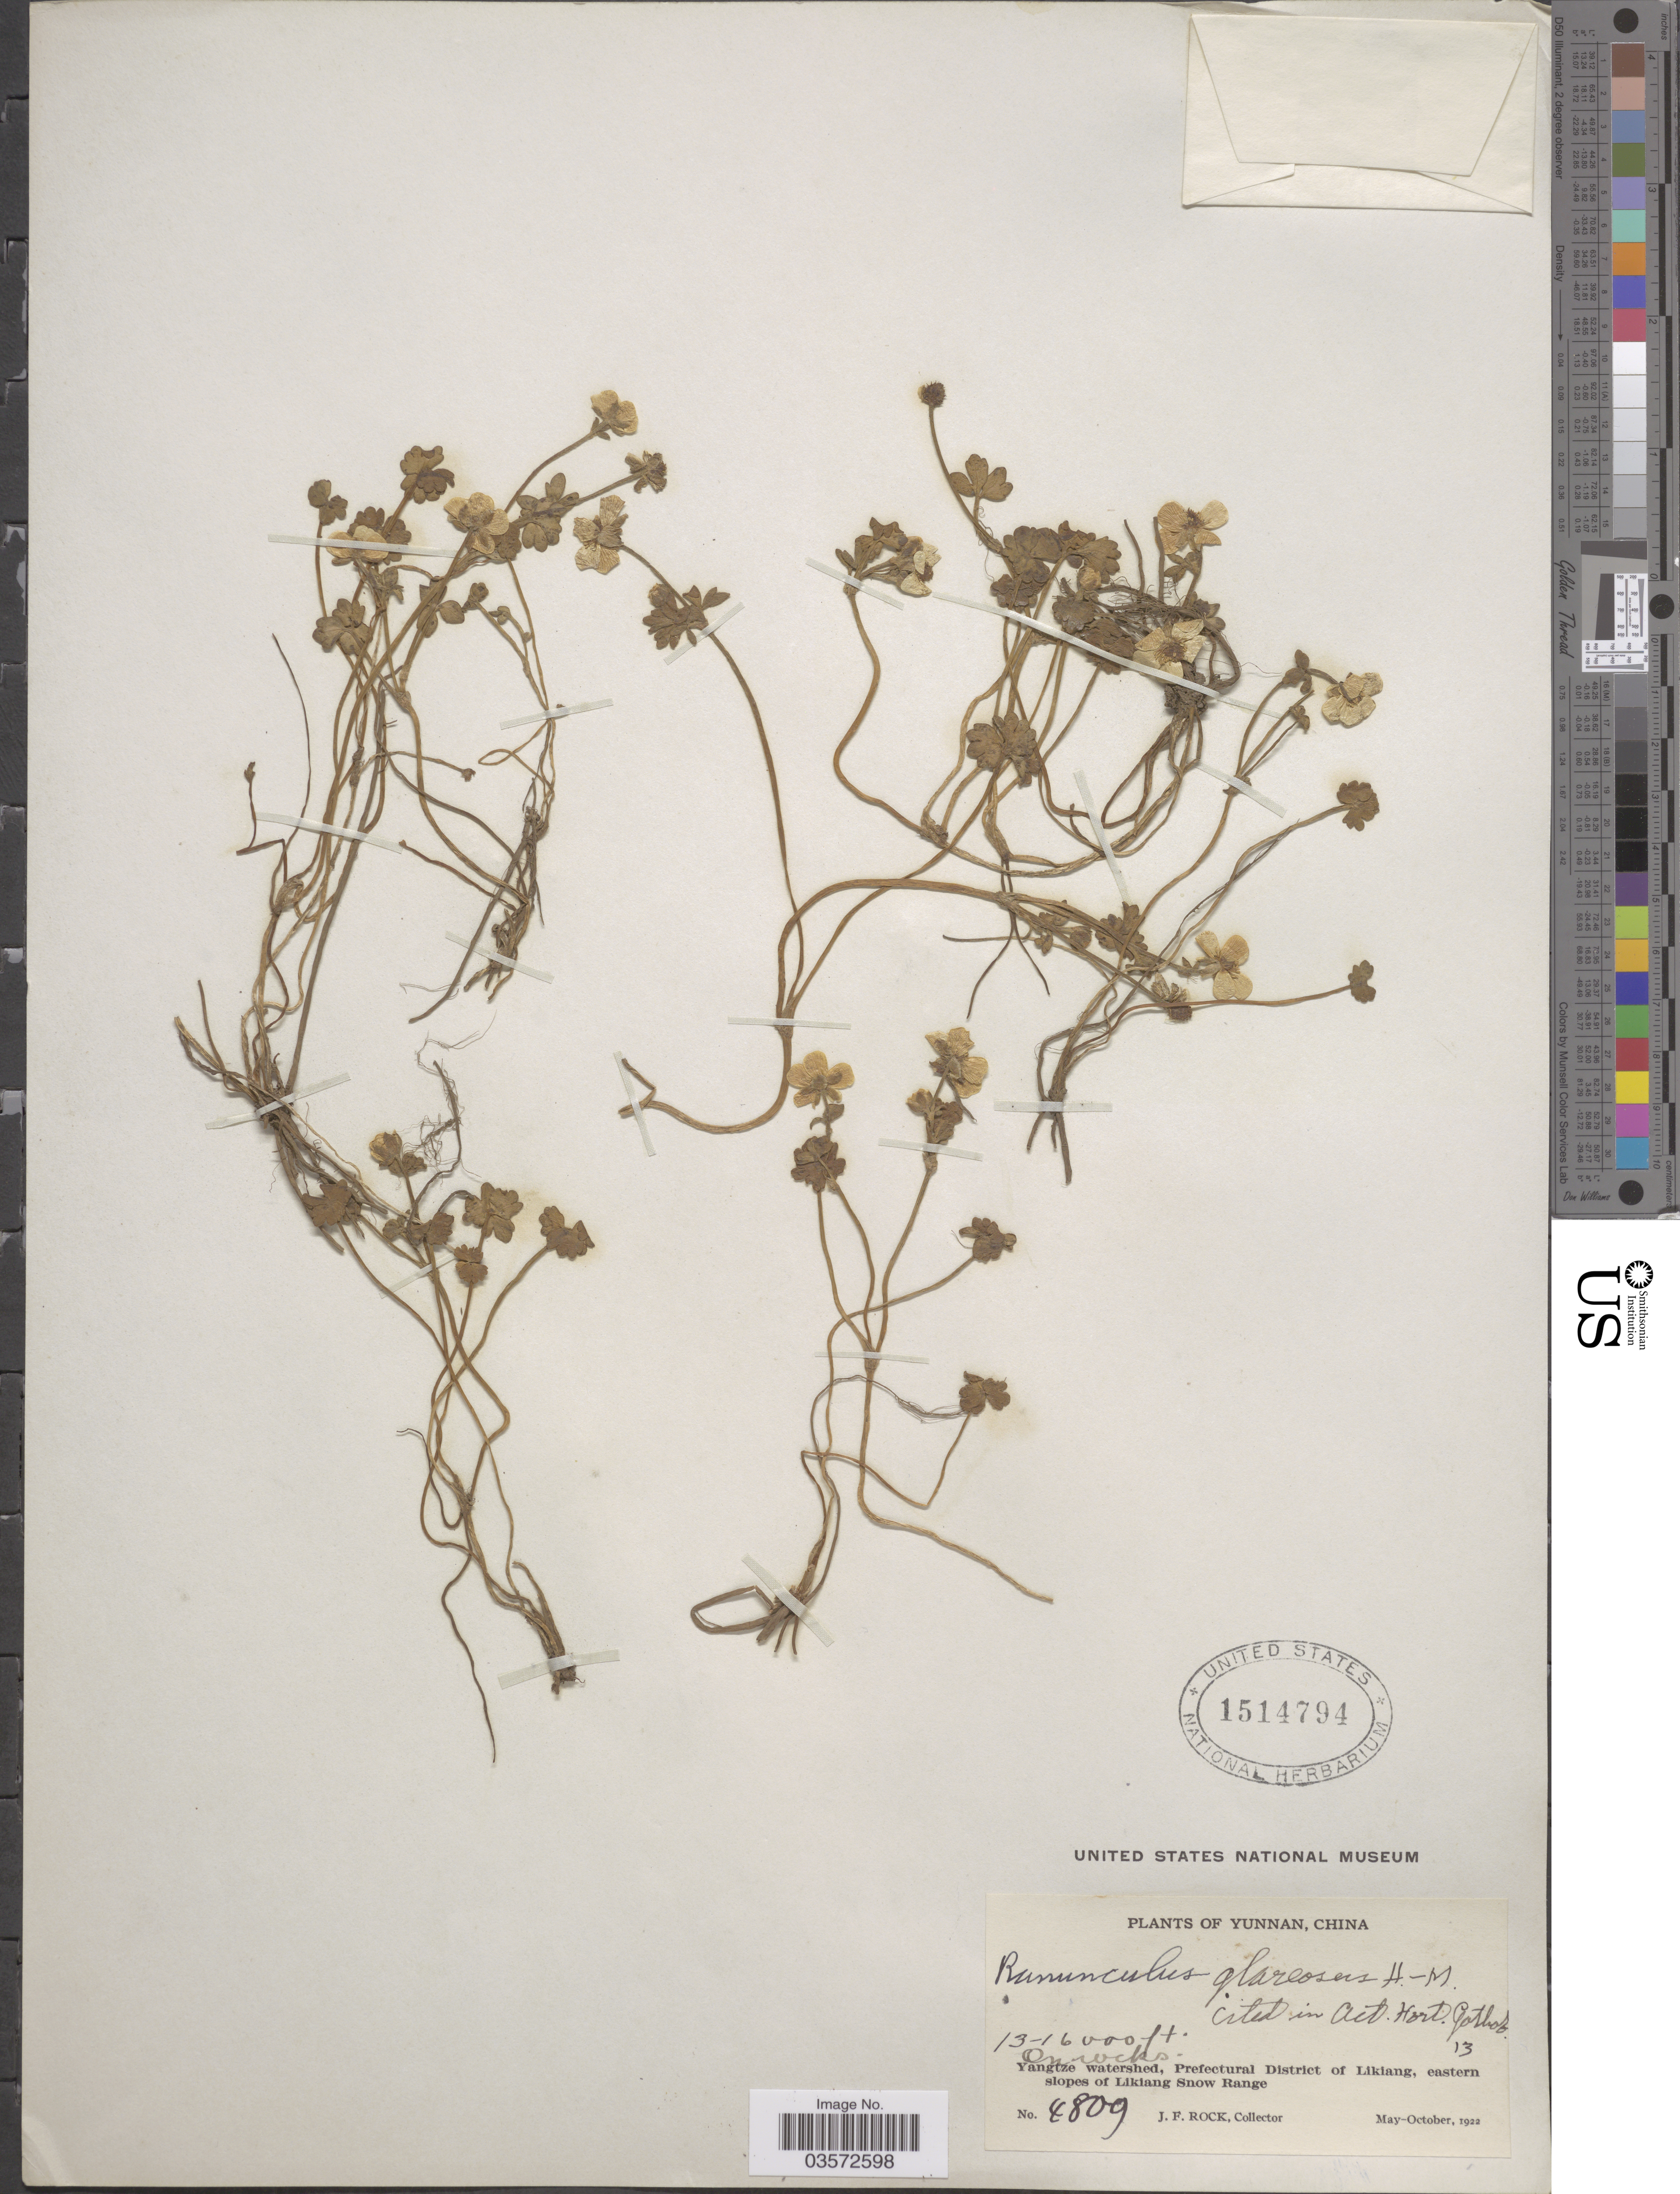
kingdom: Plantae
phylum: Tracheophyta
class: Magnoliopsida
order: Ranunculales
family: Ranunculaceae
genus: Ranunculus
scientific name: Ranunculus glareosus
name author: Hand.-Mazz.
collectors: J. Rock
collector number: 4809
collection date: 1922-05/1922-10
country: China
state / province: Yunnan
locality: Yangtze watershed, Prefectural District of Likiang, eastern slopes of Likiang Snow Range.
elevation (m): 3962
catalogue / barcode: US 1514794